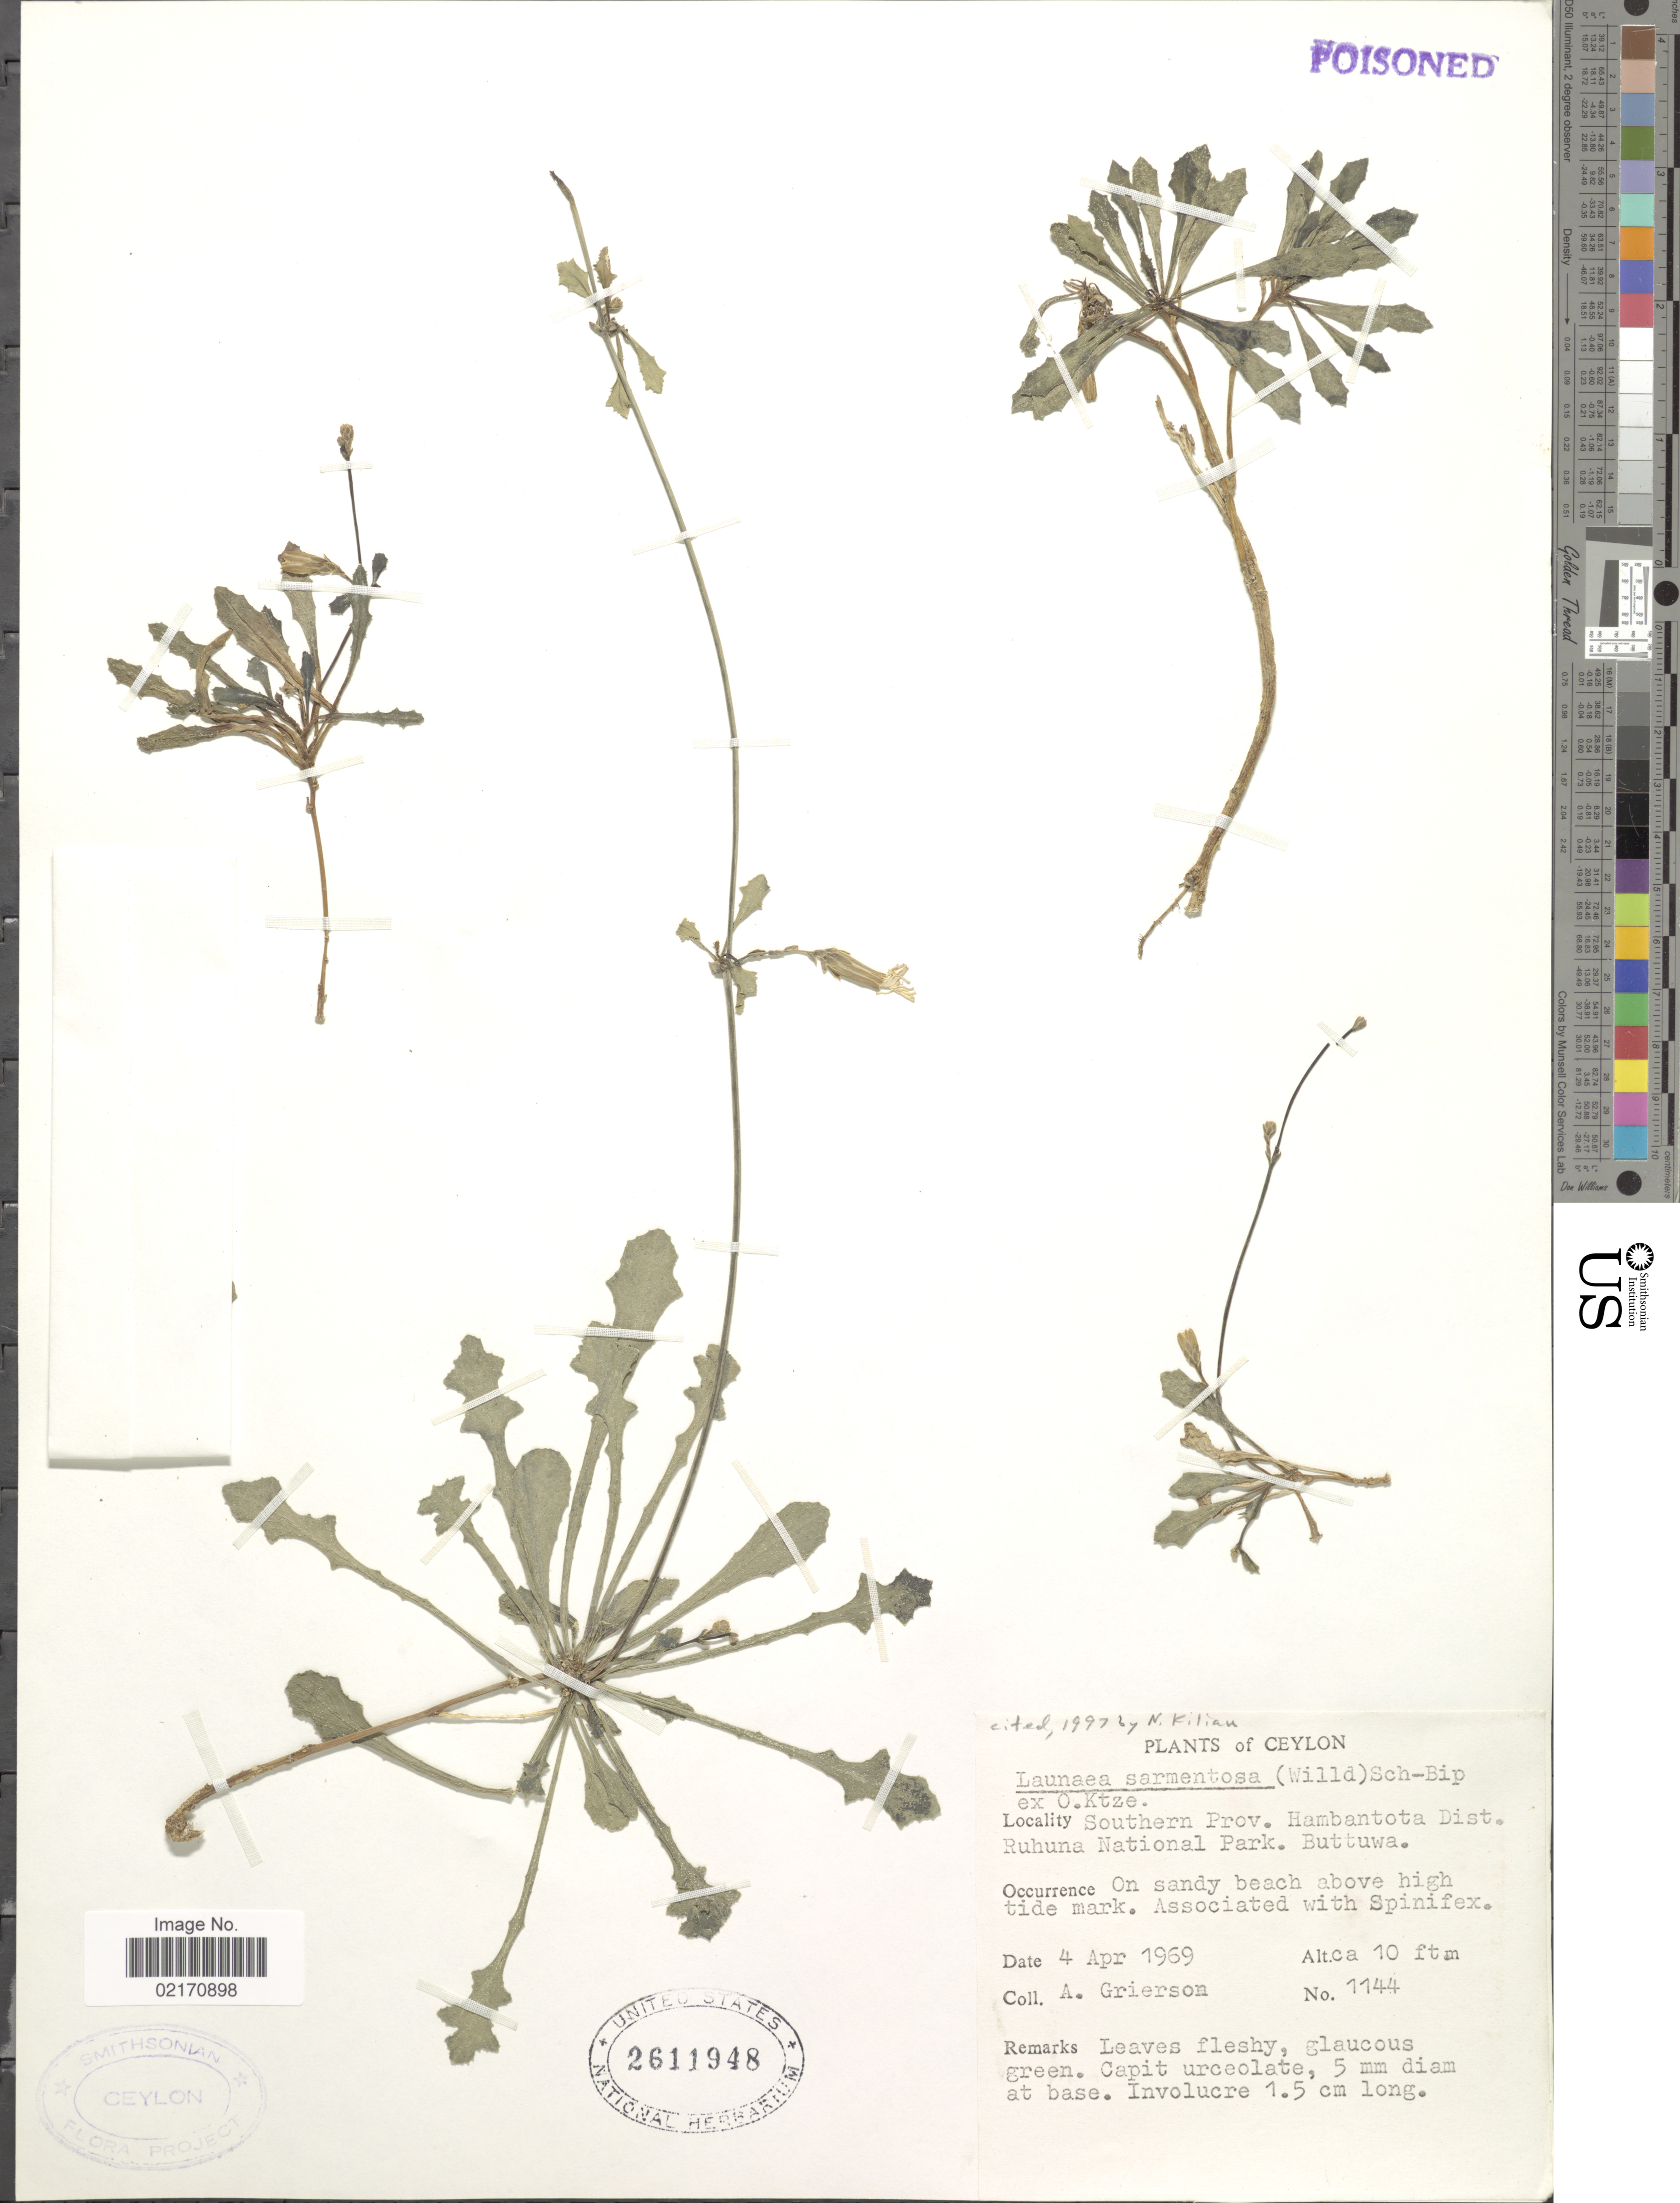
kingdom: Plantae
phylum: Tracheophyta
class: Magnoliopsida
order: Asterales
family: Asteraceae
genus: Launaea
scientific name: Launaea sarmentosa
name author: (Willd.) Kuntze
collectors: A. Grierson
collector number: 1144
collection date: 1969-04-04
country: Sri Lanka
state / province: Southern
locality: Ceylon, Hambantota Dist., Ruhuna National Park, Buttuwa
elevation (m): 3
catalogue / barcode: US 2611948